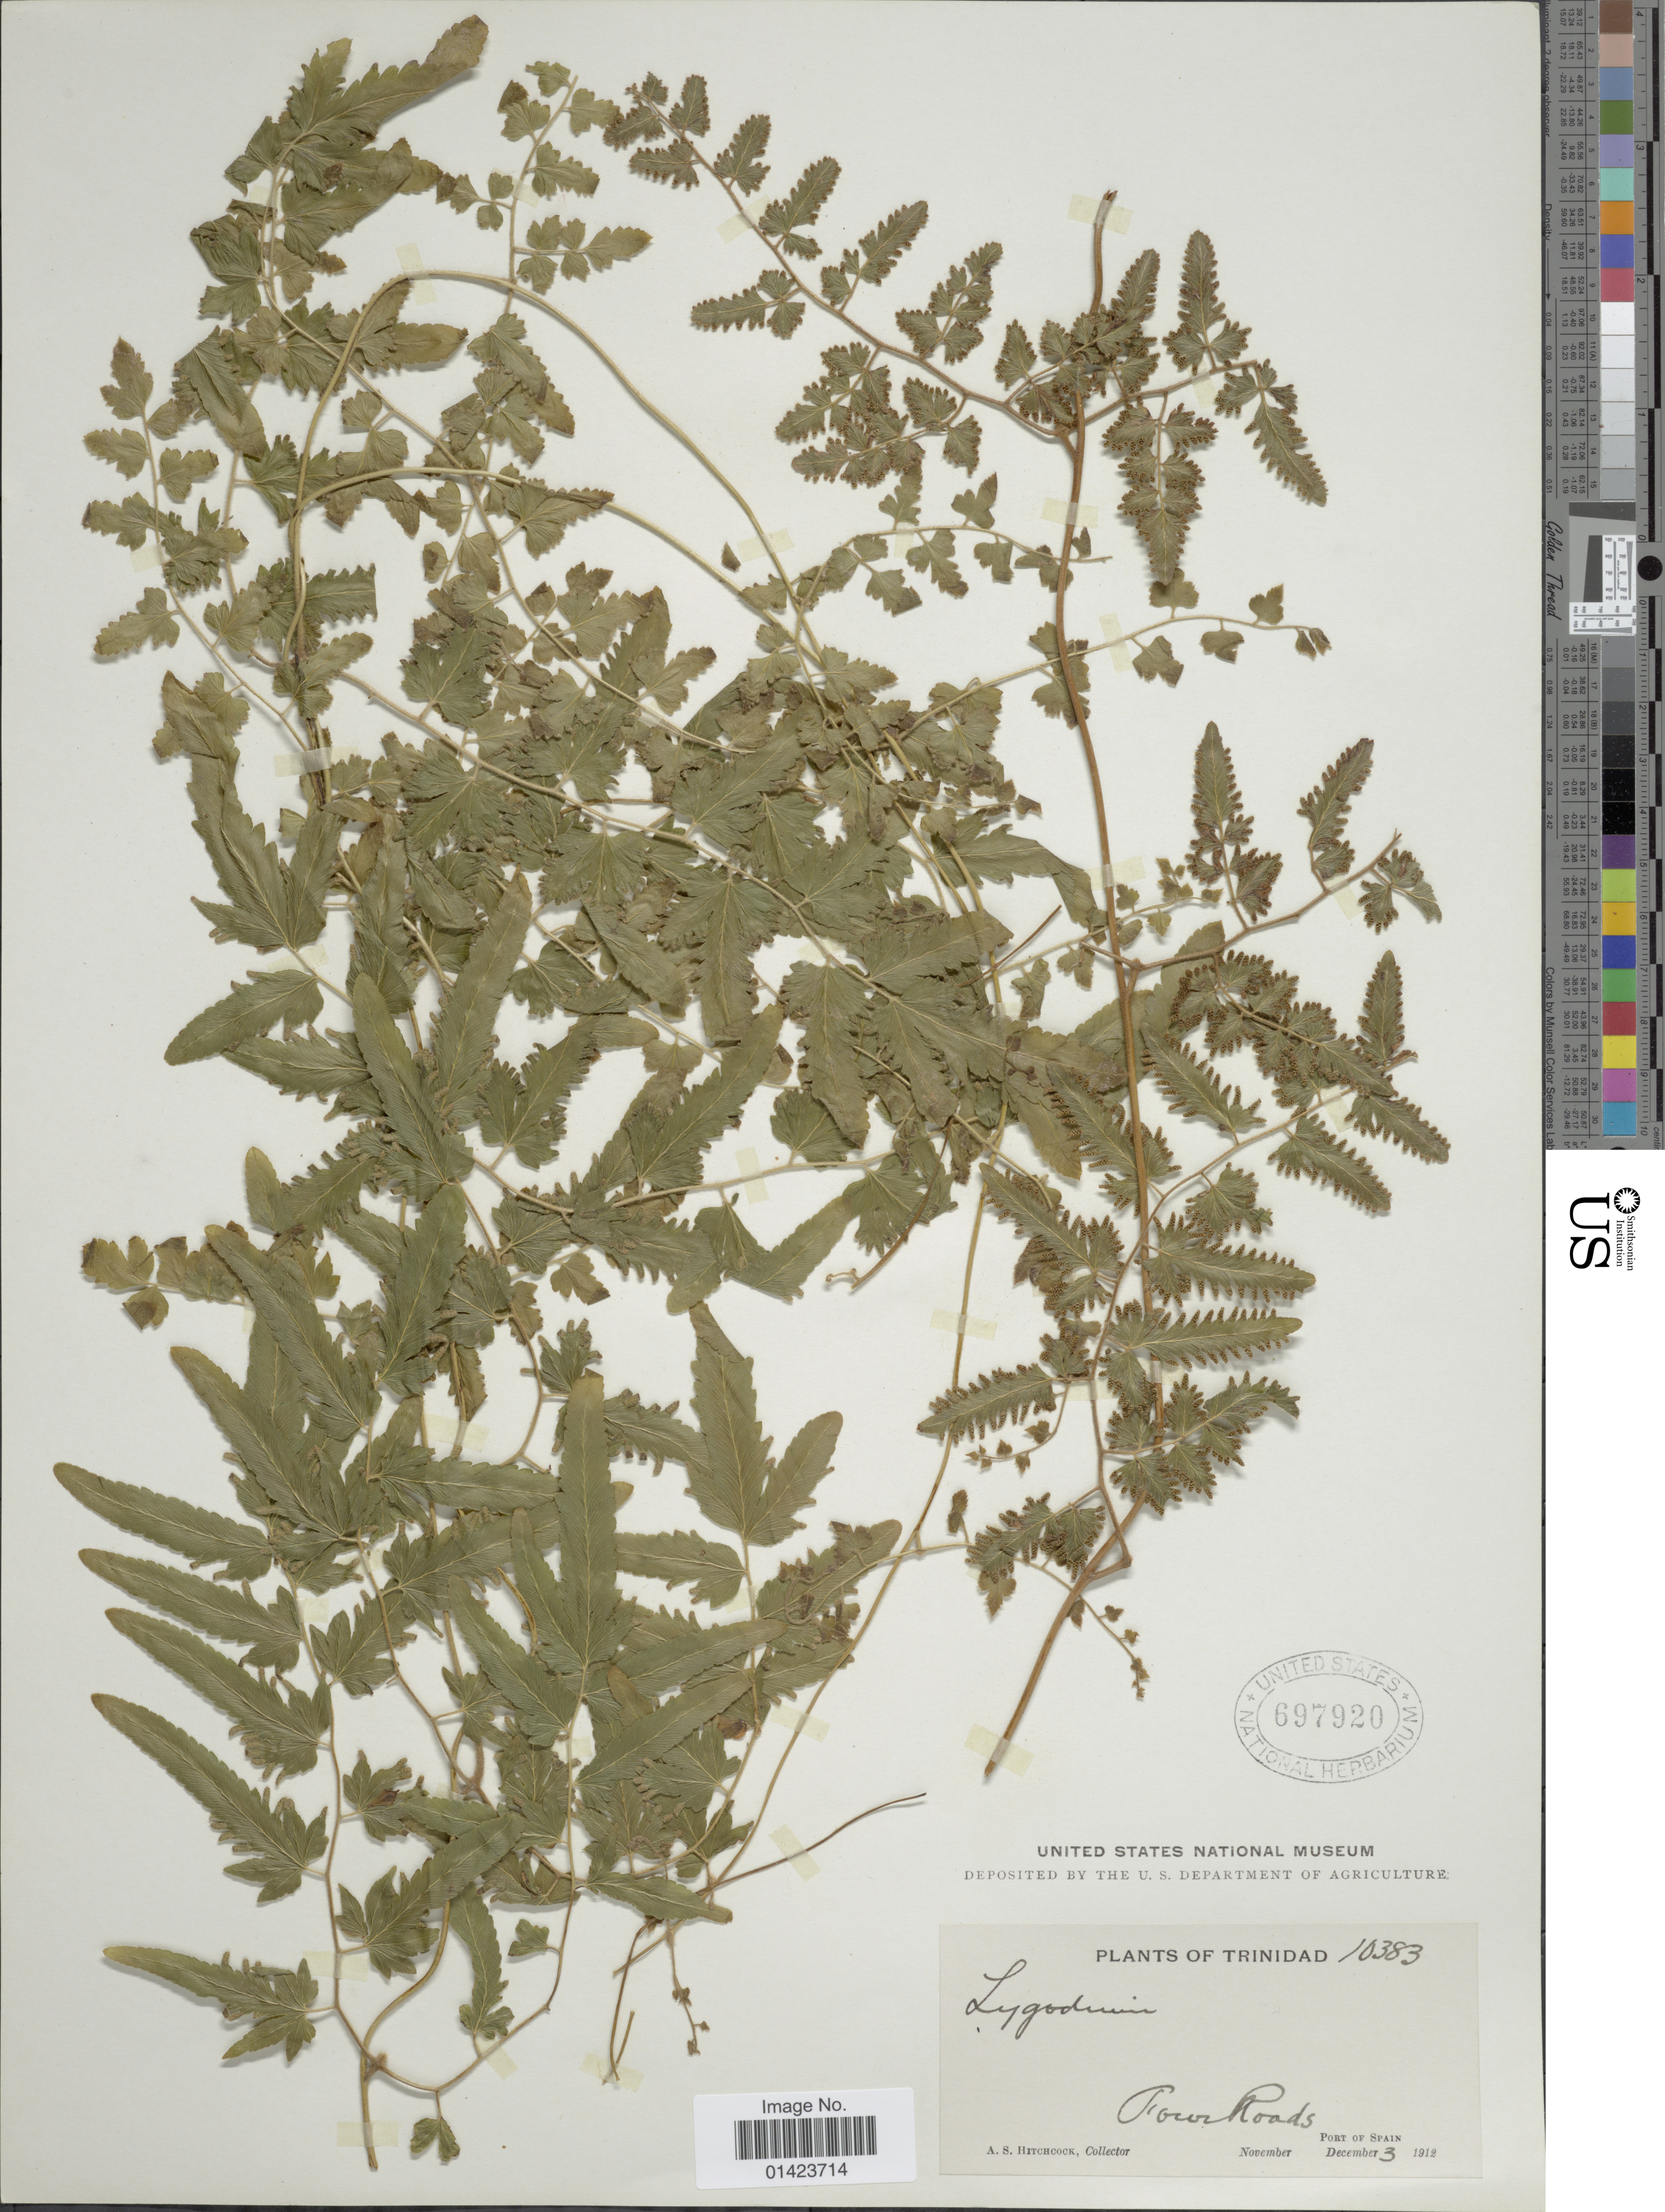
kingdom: Plantae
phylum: Tracheophyta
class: Polypodiopsida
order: Schizaeales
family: Lygodiaceae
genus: Lygodium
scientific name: Lygodium venustum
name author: Sw.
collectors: A. S. Hitchcock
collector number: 10383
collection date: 1912-12-03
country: Trinidad and Tobago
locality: Trinidad, Four Roads, port of Spain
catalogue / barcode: US 697920